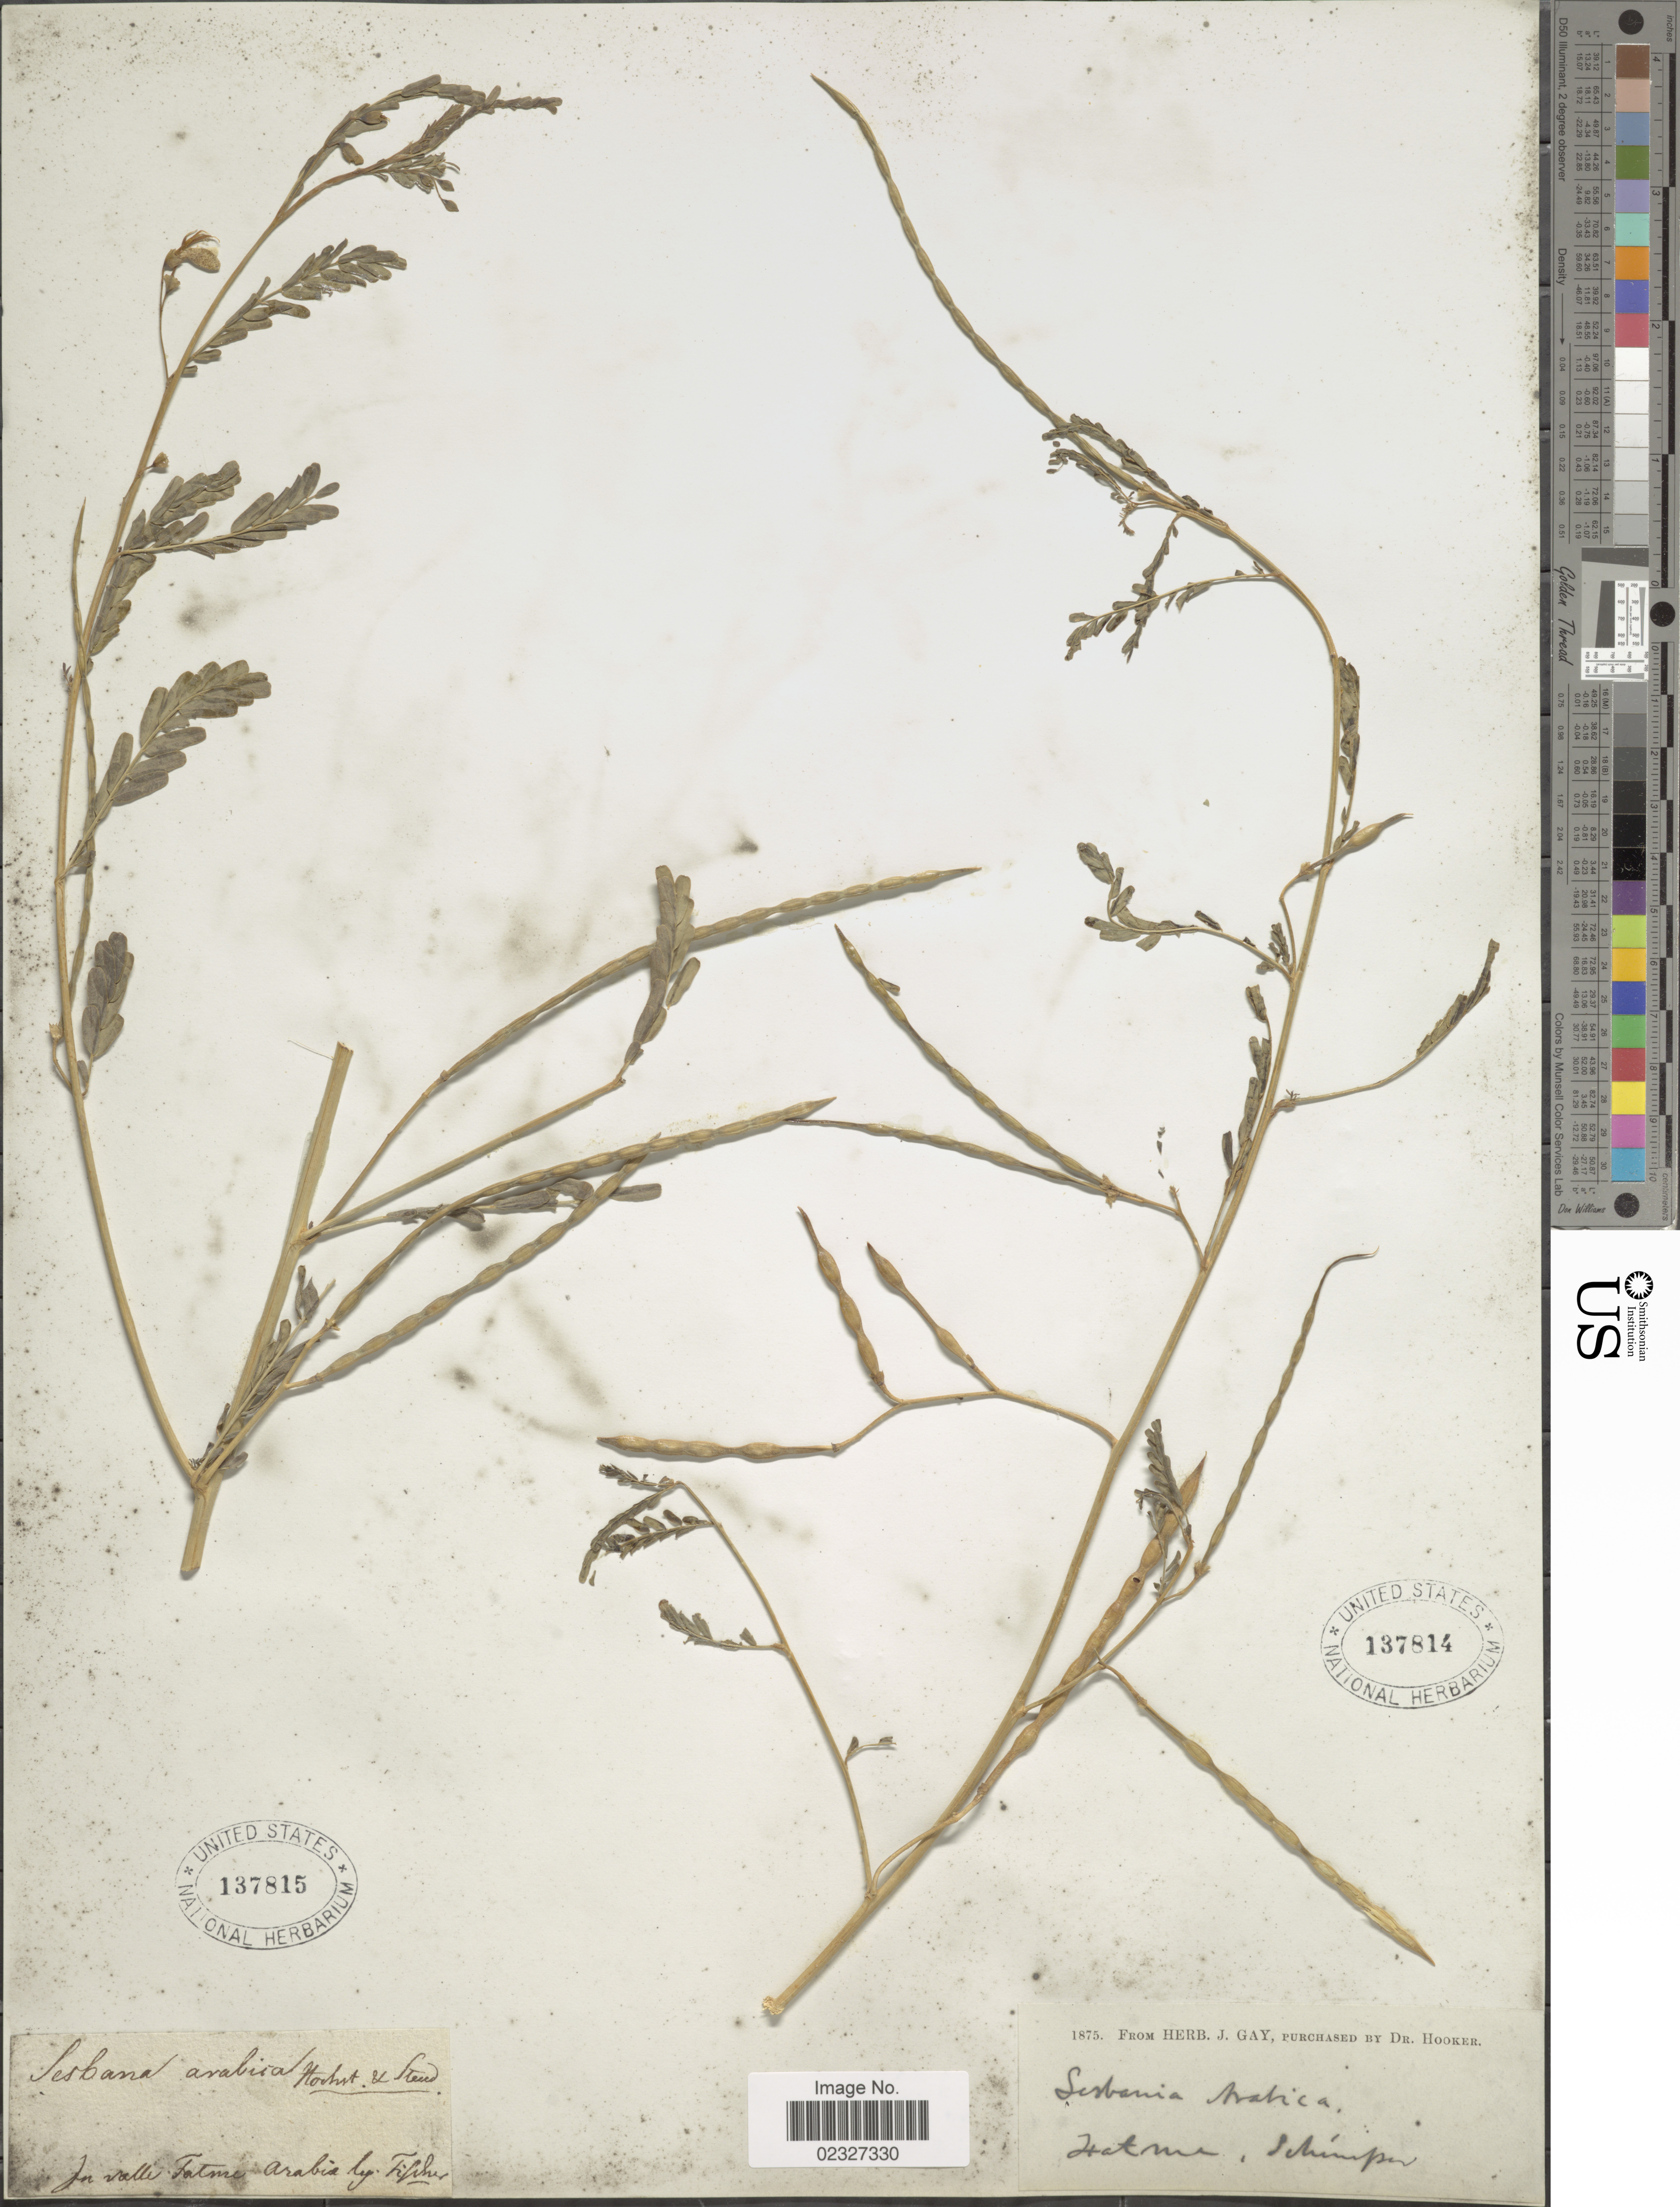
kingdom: Plantae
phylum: Tracheophyta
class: Magnoliopsida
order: Fabales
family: Fabaceae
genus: Sesbania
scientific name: Sesbania arabica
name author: Steud.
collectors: -- Fischer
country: Saudi Arabia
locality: Valle Faturi [interpreted] Arabia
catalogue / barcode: US 137815